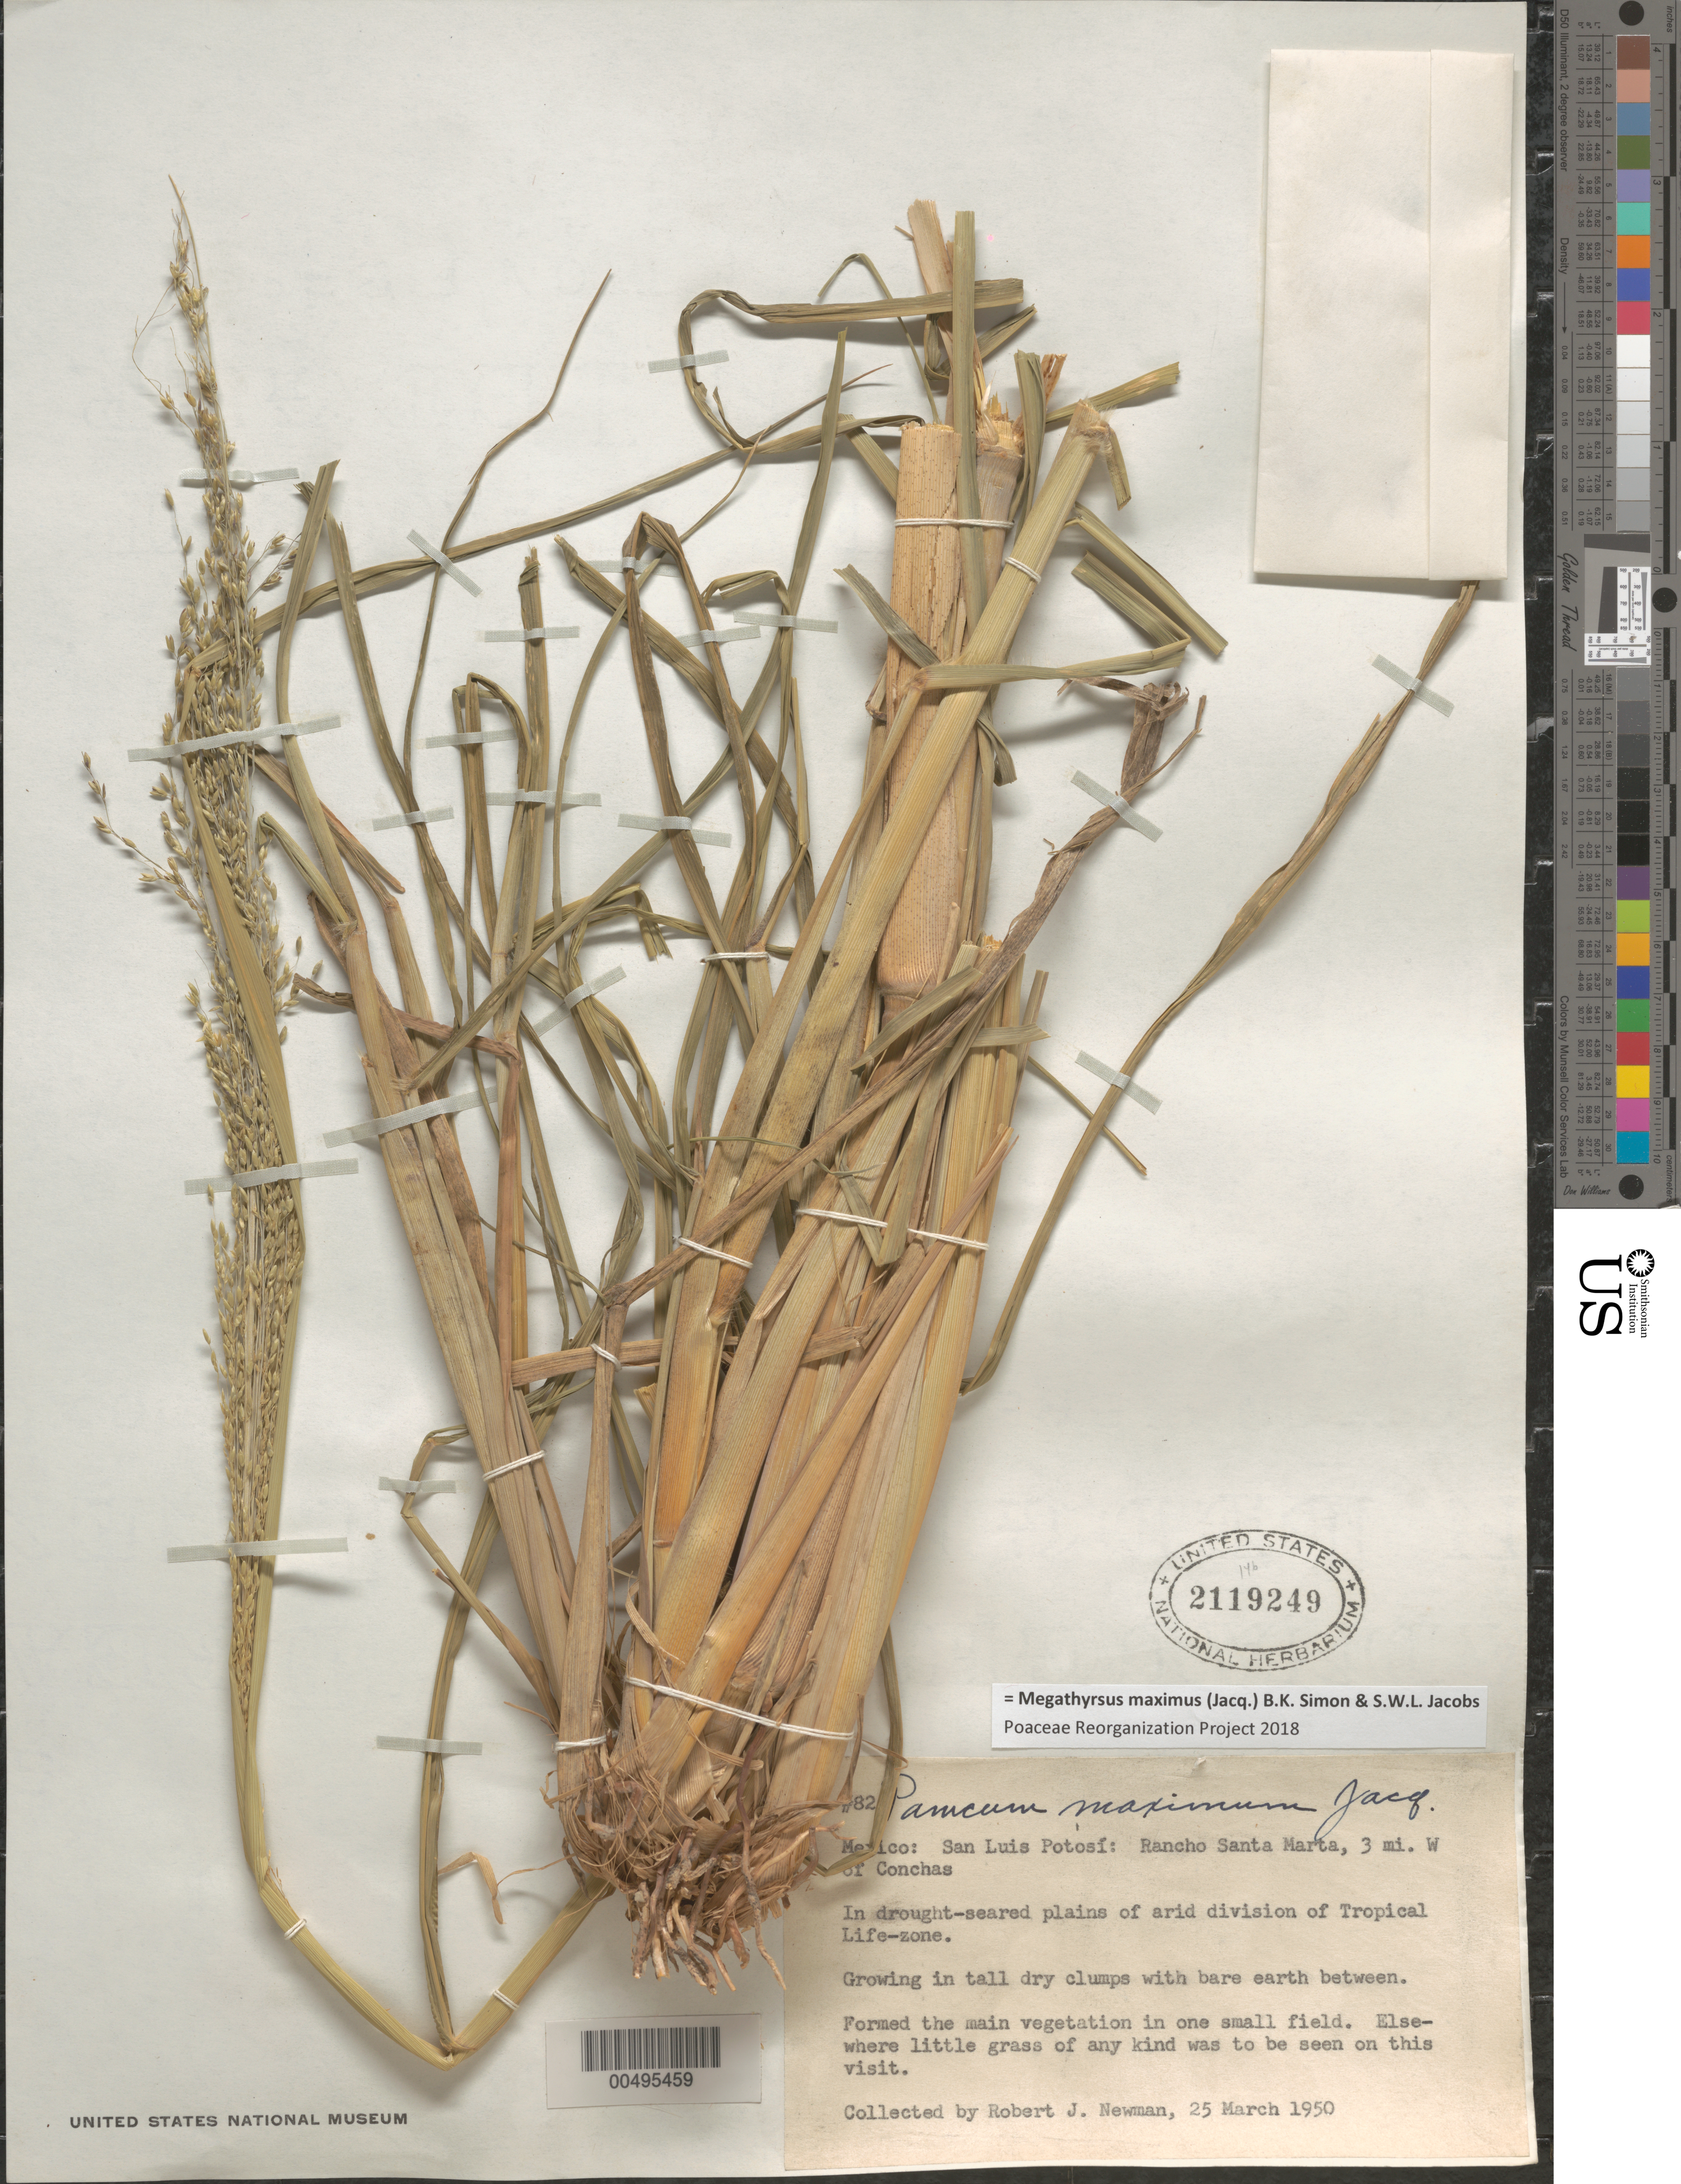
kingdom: Plantae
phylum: Tracheophyta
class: Liliopsida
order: Poales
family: Poaceae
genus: Megathyrsus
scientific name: Megathyrsus maximus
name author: (Jacq.) B.K. Simon & S.W.L. Jacobs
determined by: Poaceae Reorganization Project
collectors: R. J. Newman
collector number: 82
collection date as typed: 25 Mar 1950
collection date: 1950-03-25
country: Mexico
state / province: San Luis Potosi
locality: Rancho Santa Marta, 3 mi W of Conchas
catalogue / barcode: US 2119249